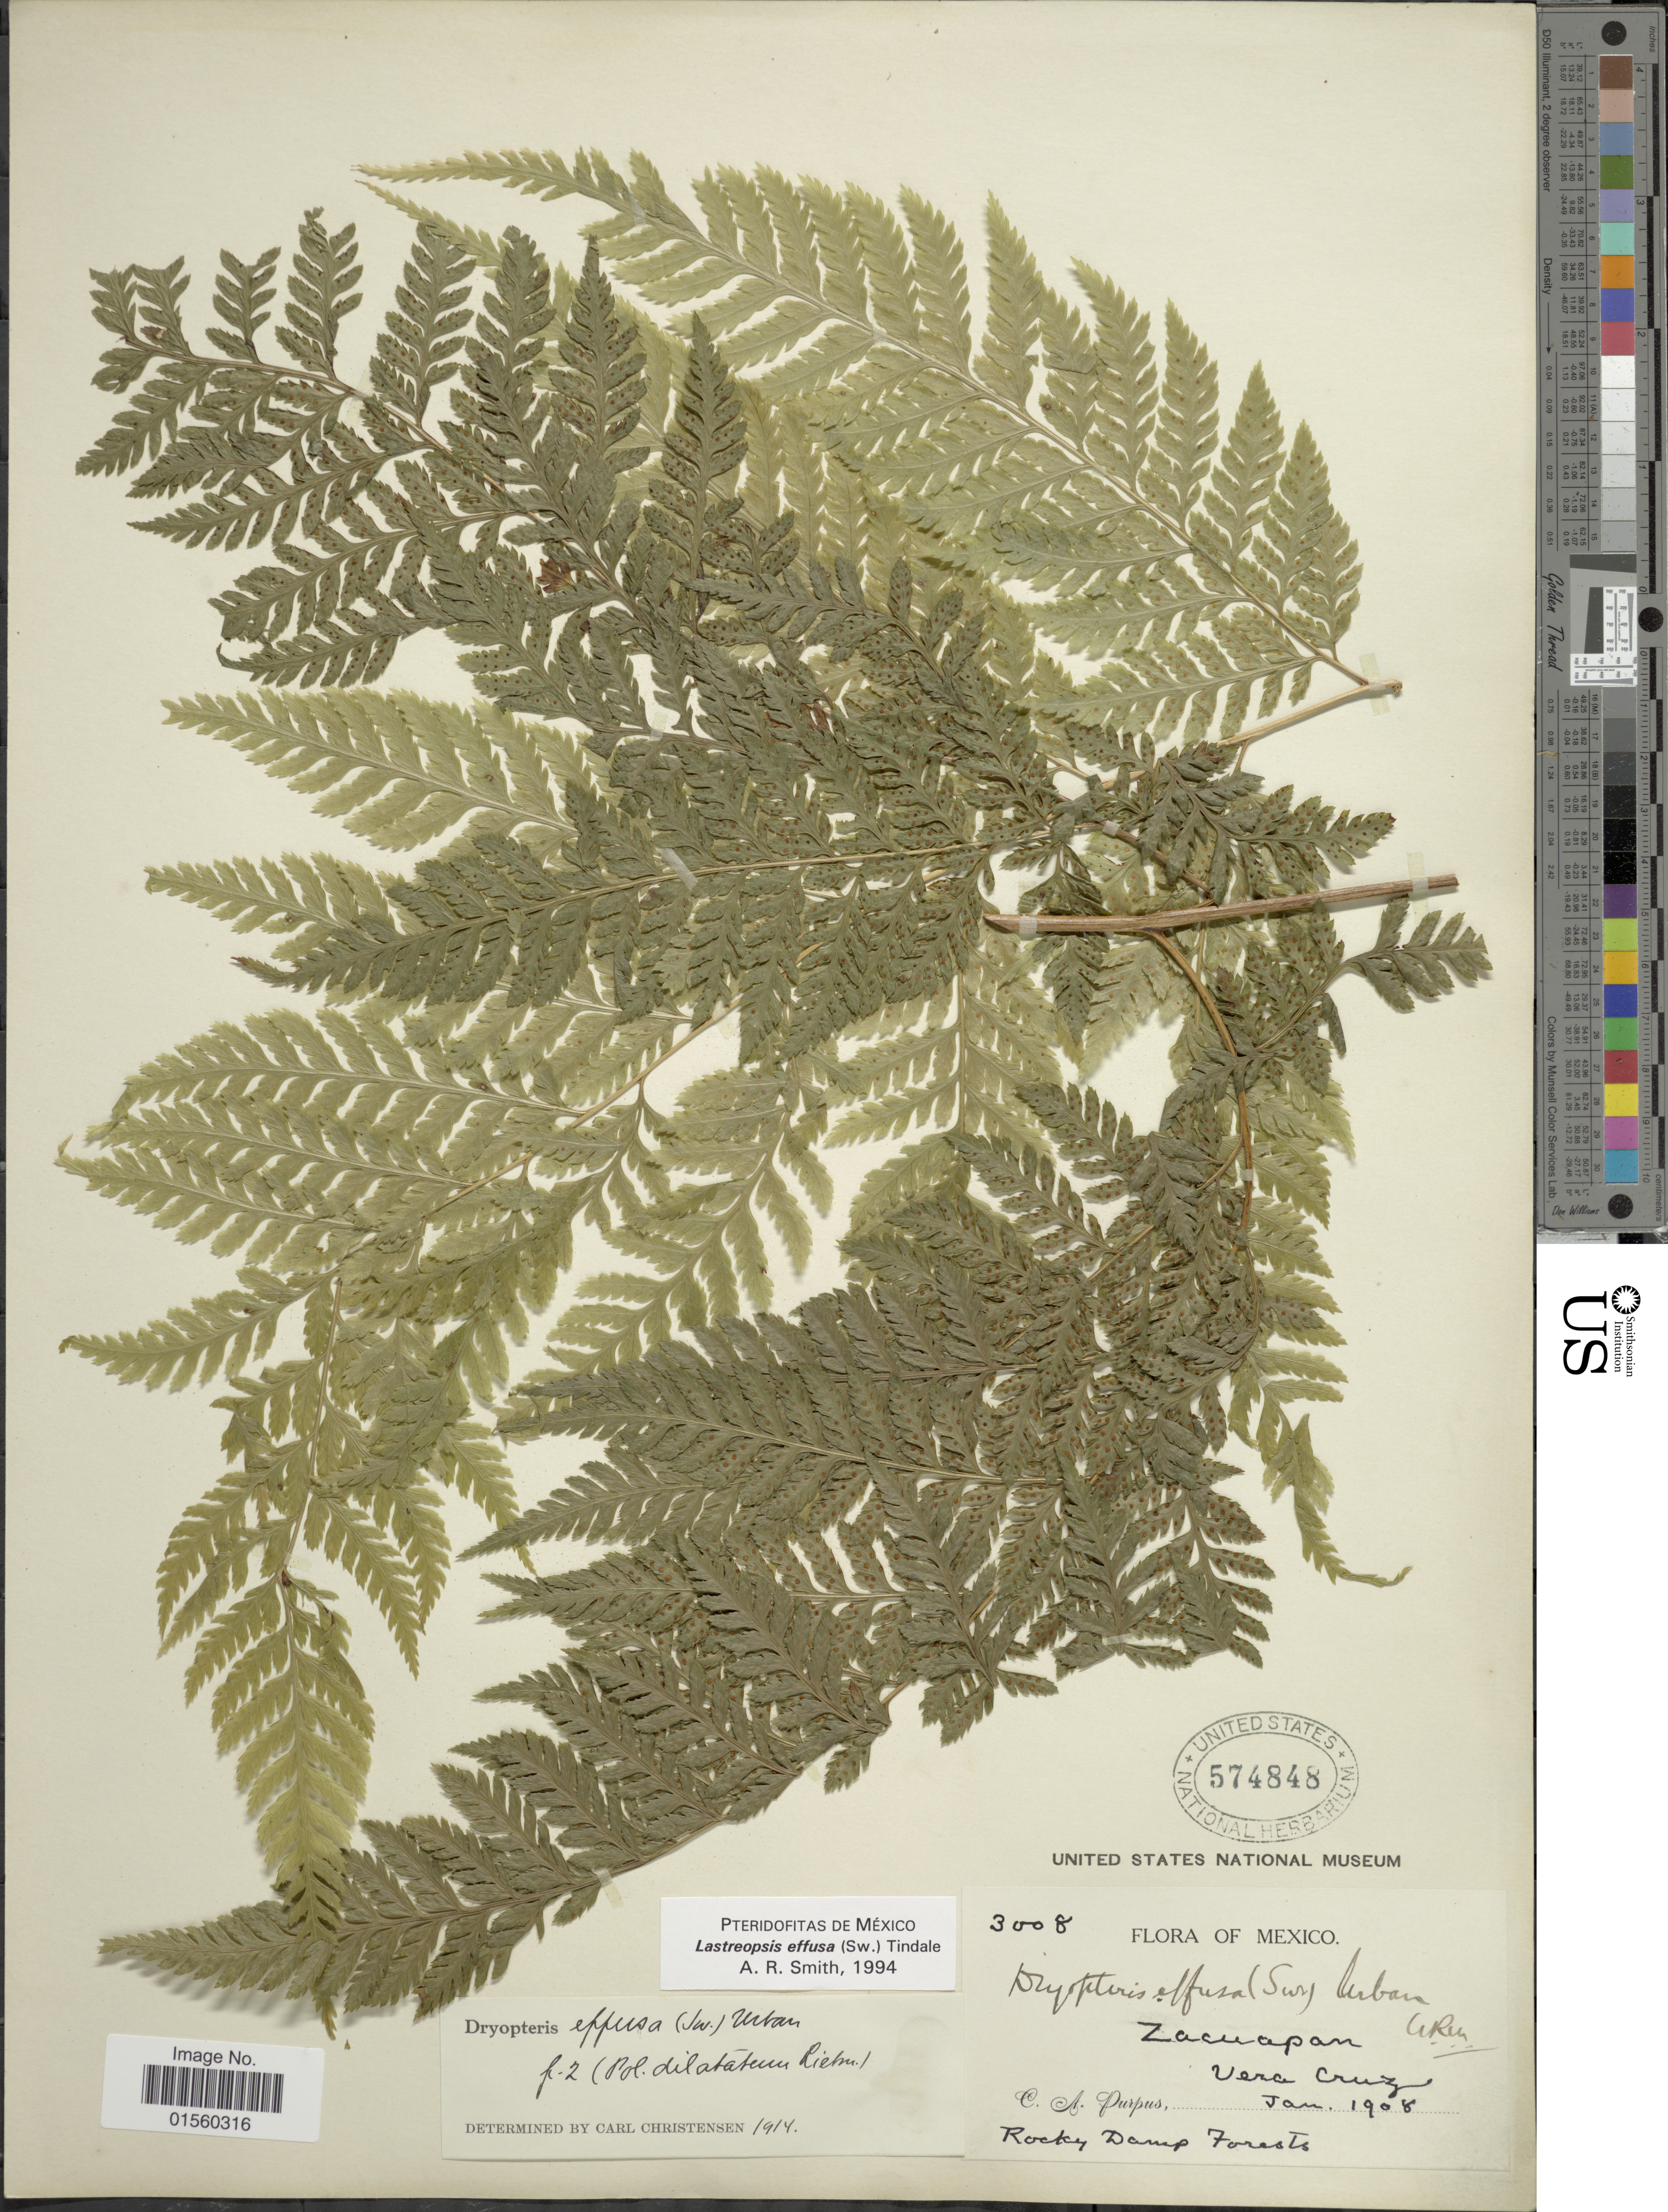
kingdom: Plantae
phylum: Tracheophyta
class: Polypodiopsida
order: Polypodiales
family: Dryopteridaceae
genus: Parapolystichum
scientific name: Parapolystichum effusum var. effusum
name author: (Sw.) Ching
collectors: C. A. Purpus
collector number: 3008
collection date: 1908-01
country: Mexico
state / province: Veracruz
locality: Zacuapan, Vera Cruz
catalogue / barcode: US 574848